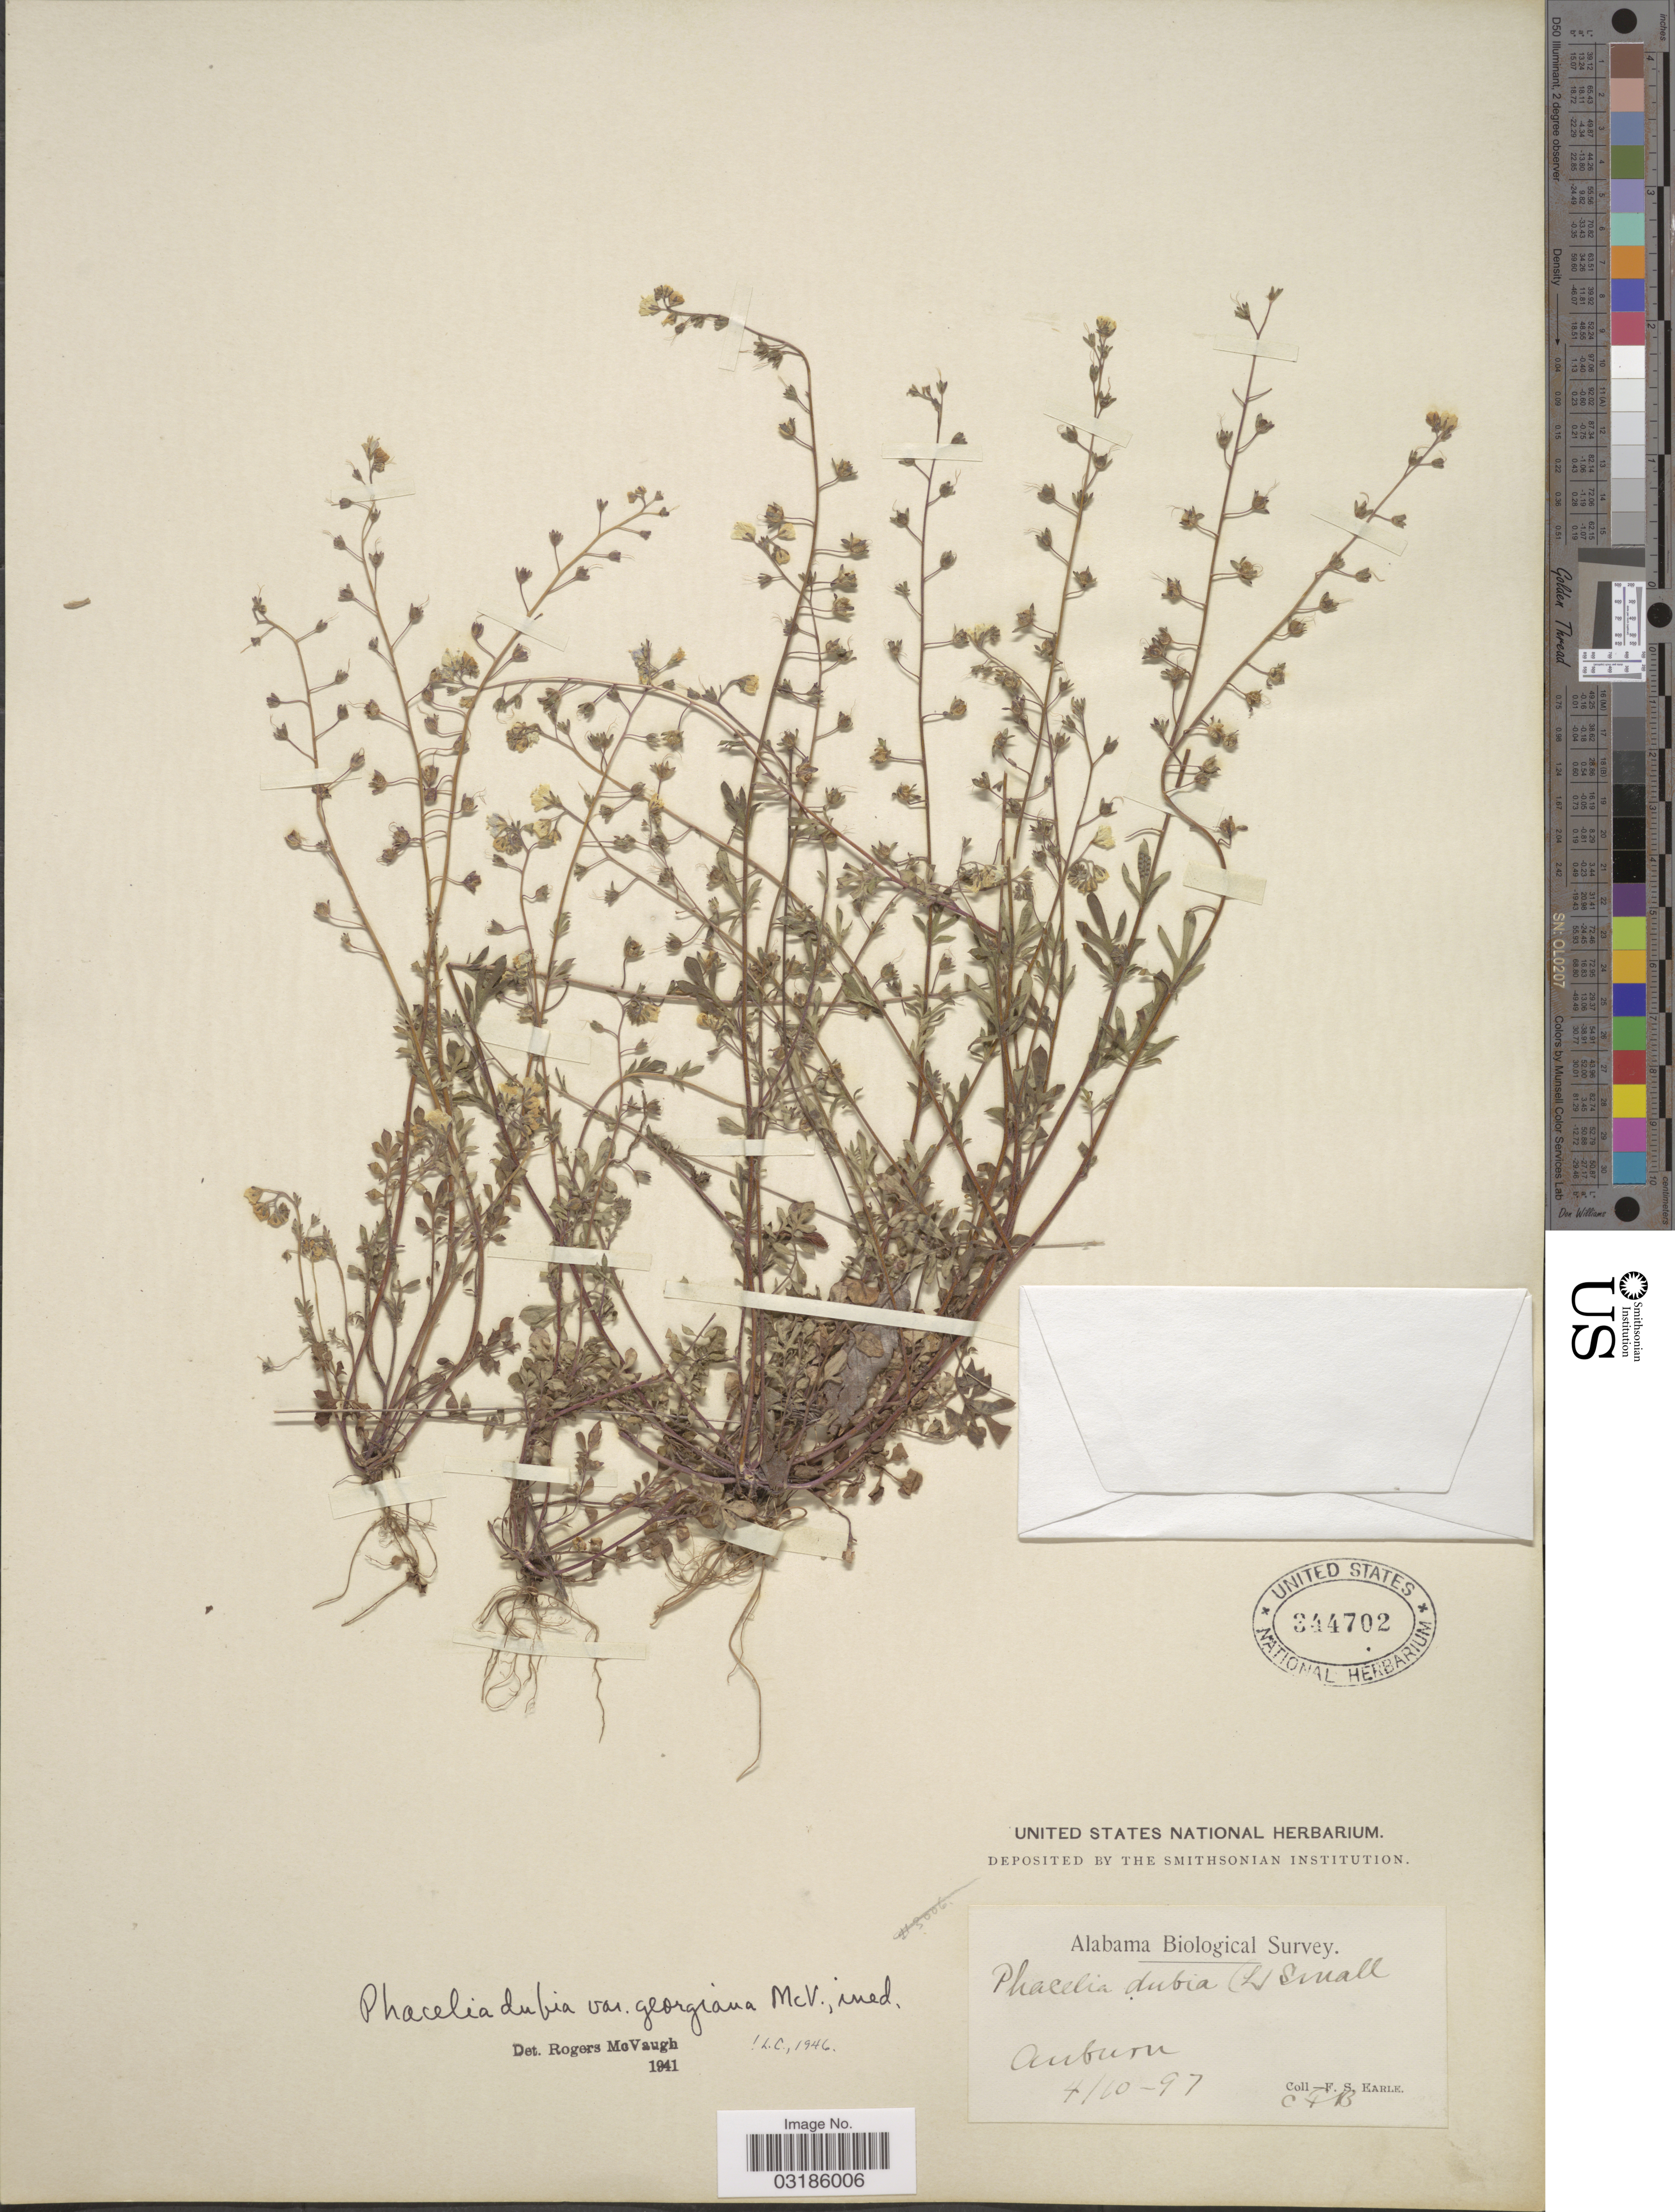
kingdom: Plantae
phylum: Tracheophyta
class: Magnoliopsida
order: Boraginales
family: Hydrophyllaceae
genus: Phacelia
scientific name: Phacelia dubia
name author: (L.) Trel.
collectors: F. S. Earle & C. F. B.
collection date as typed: Transcribed d/m/y: 10/4/97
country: United States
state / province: Alabama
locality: Auburn.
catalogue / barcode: US 344702